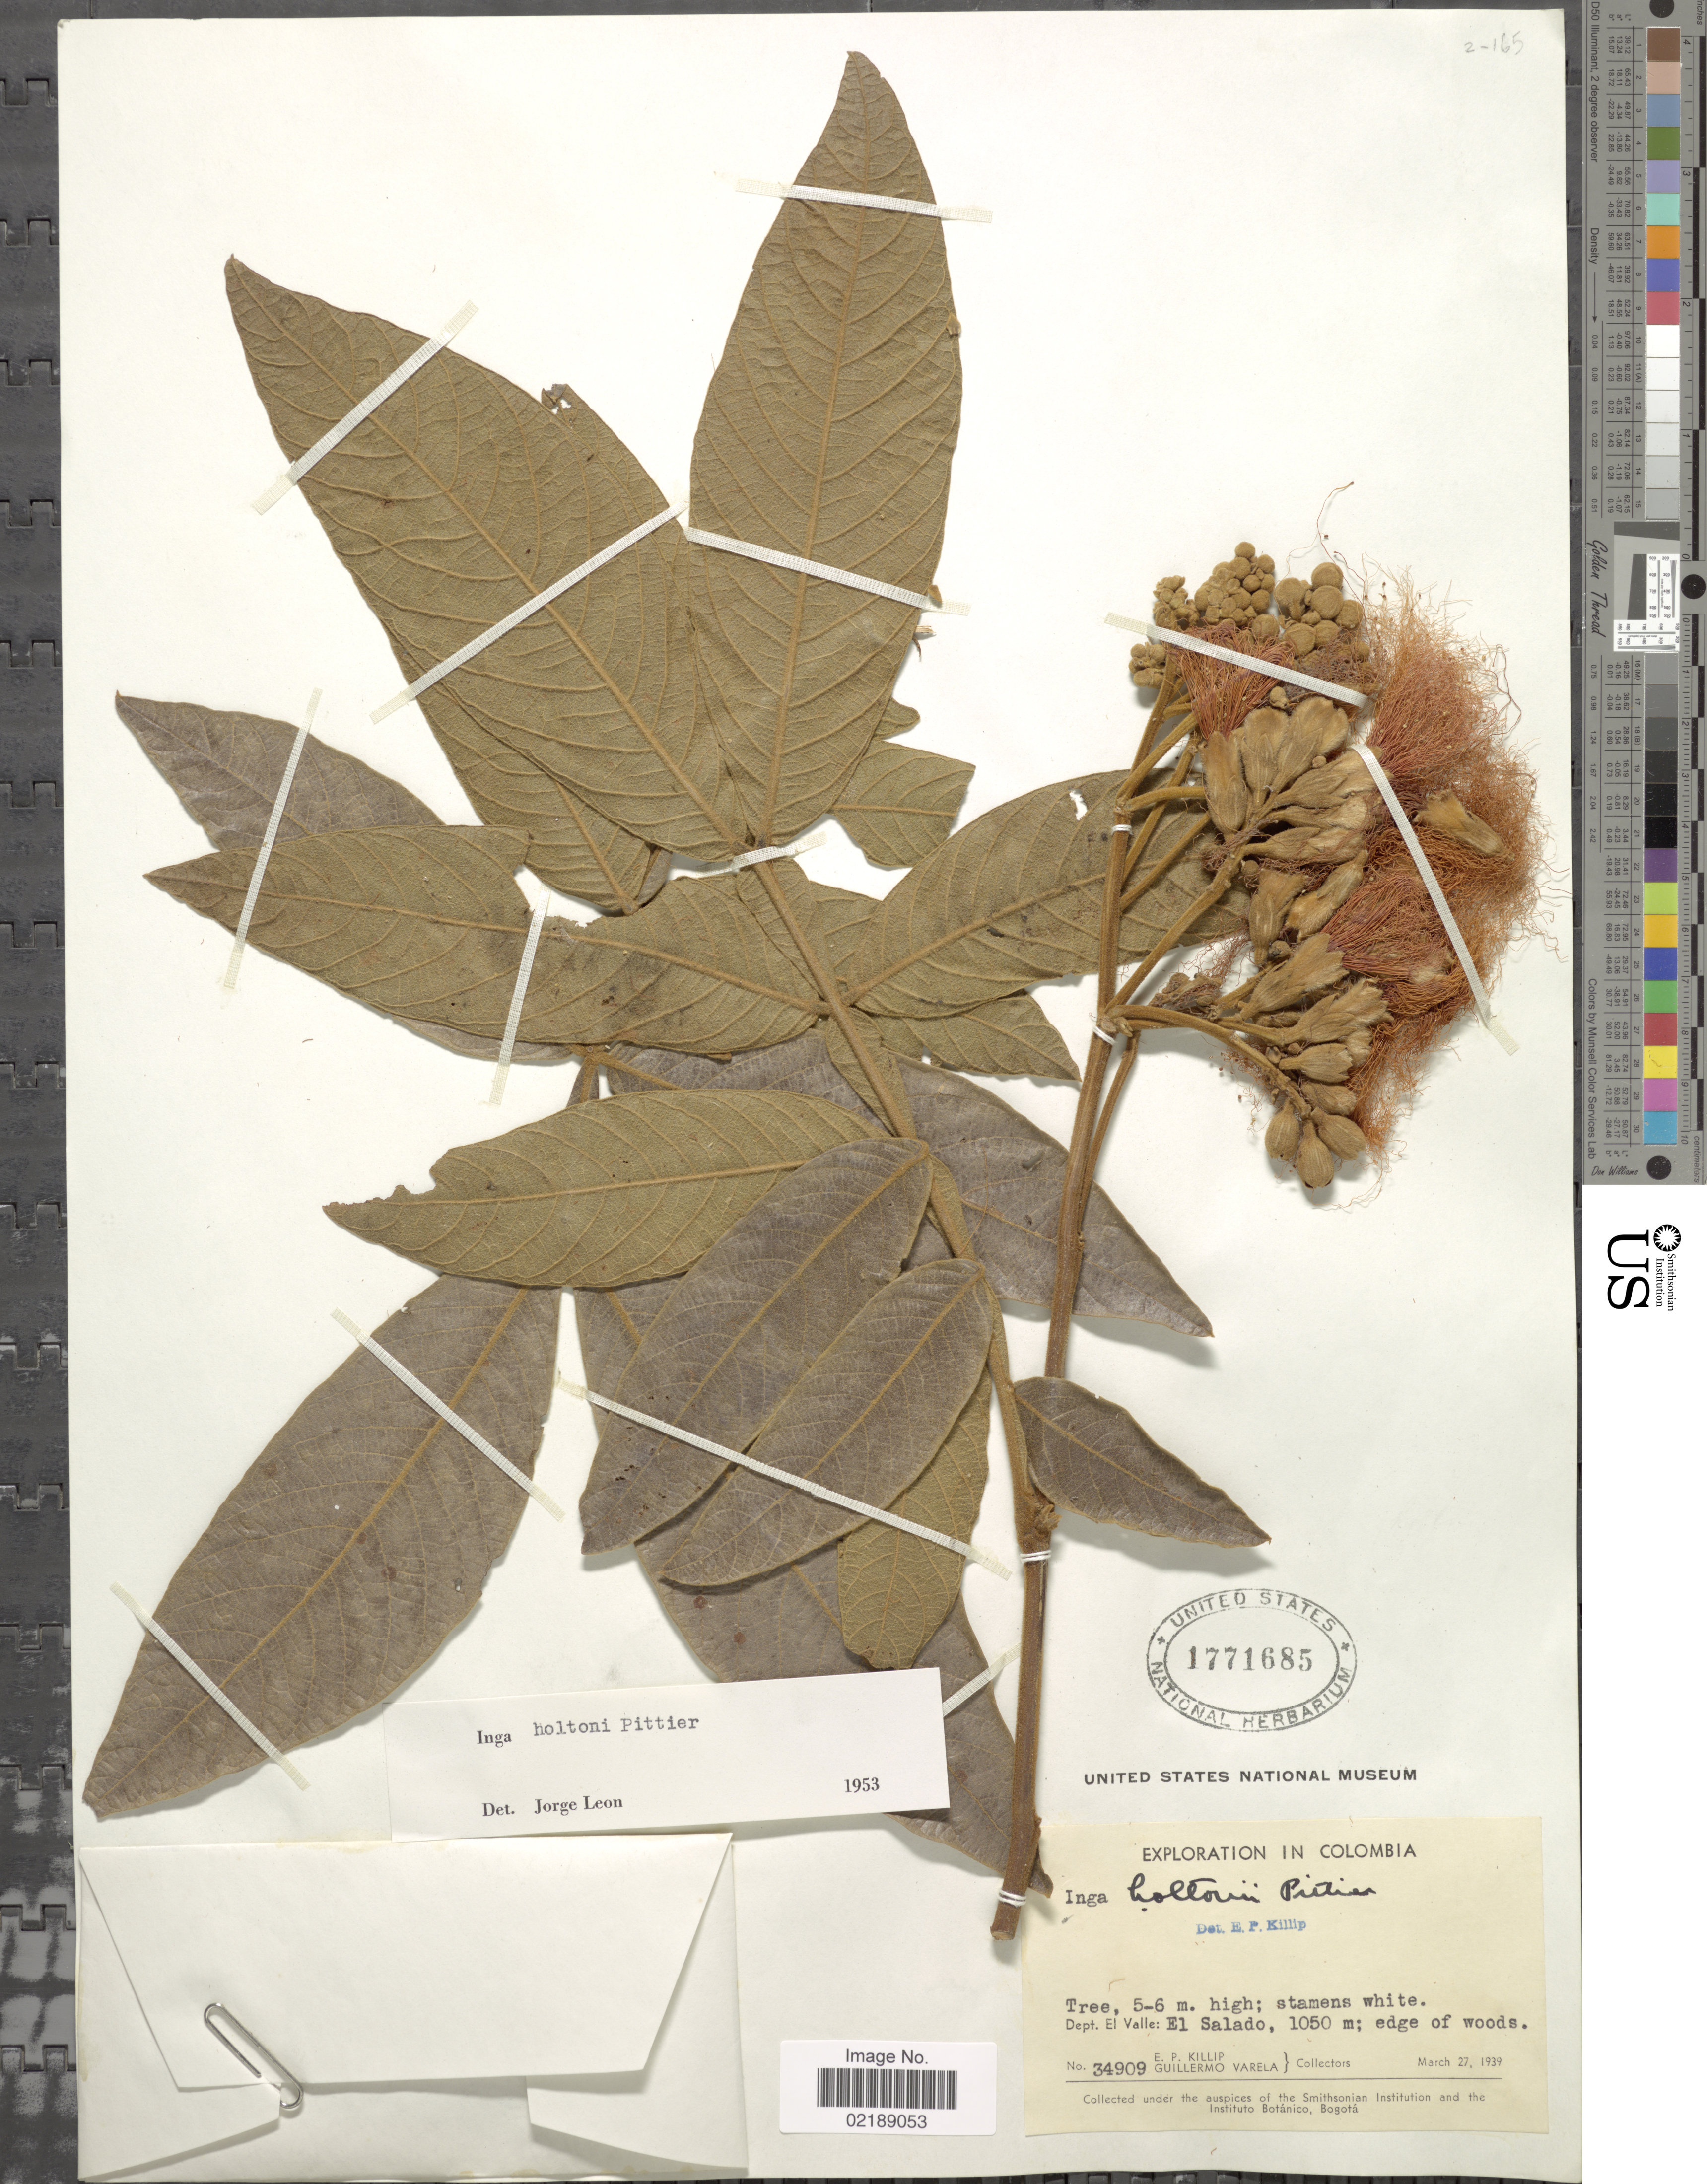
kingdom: Plantae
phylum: Tracheophyta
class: Magnoliopsida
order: Fabales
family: Fabaceae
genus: Inga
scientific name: Inga ornata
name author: Kunth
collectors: E. P. Killip & G. Varela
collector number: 34909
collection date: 1939-03-27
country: Colombia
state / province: Valle del Cauca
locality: El Salado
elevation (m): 1050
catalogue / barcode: US 1771685